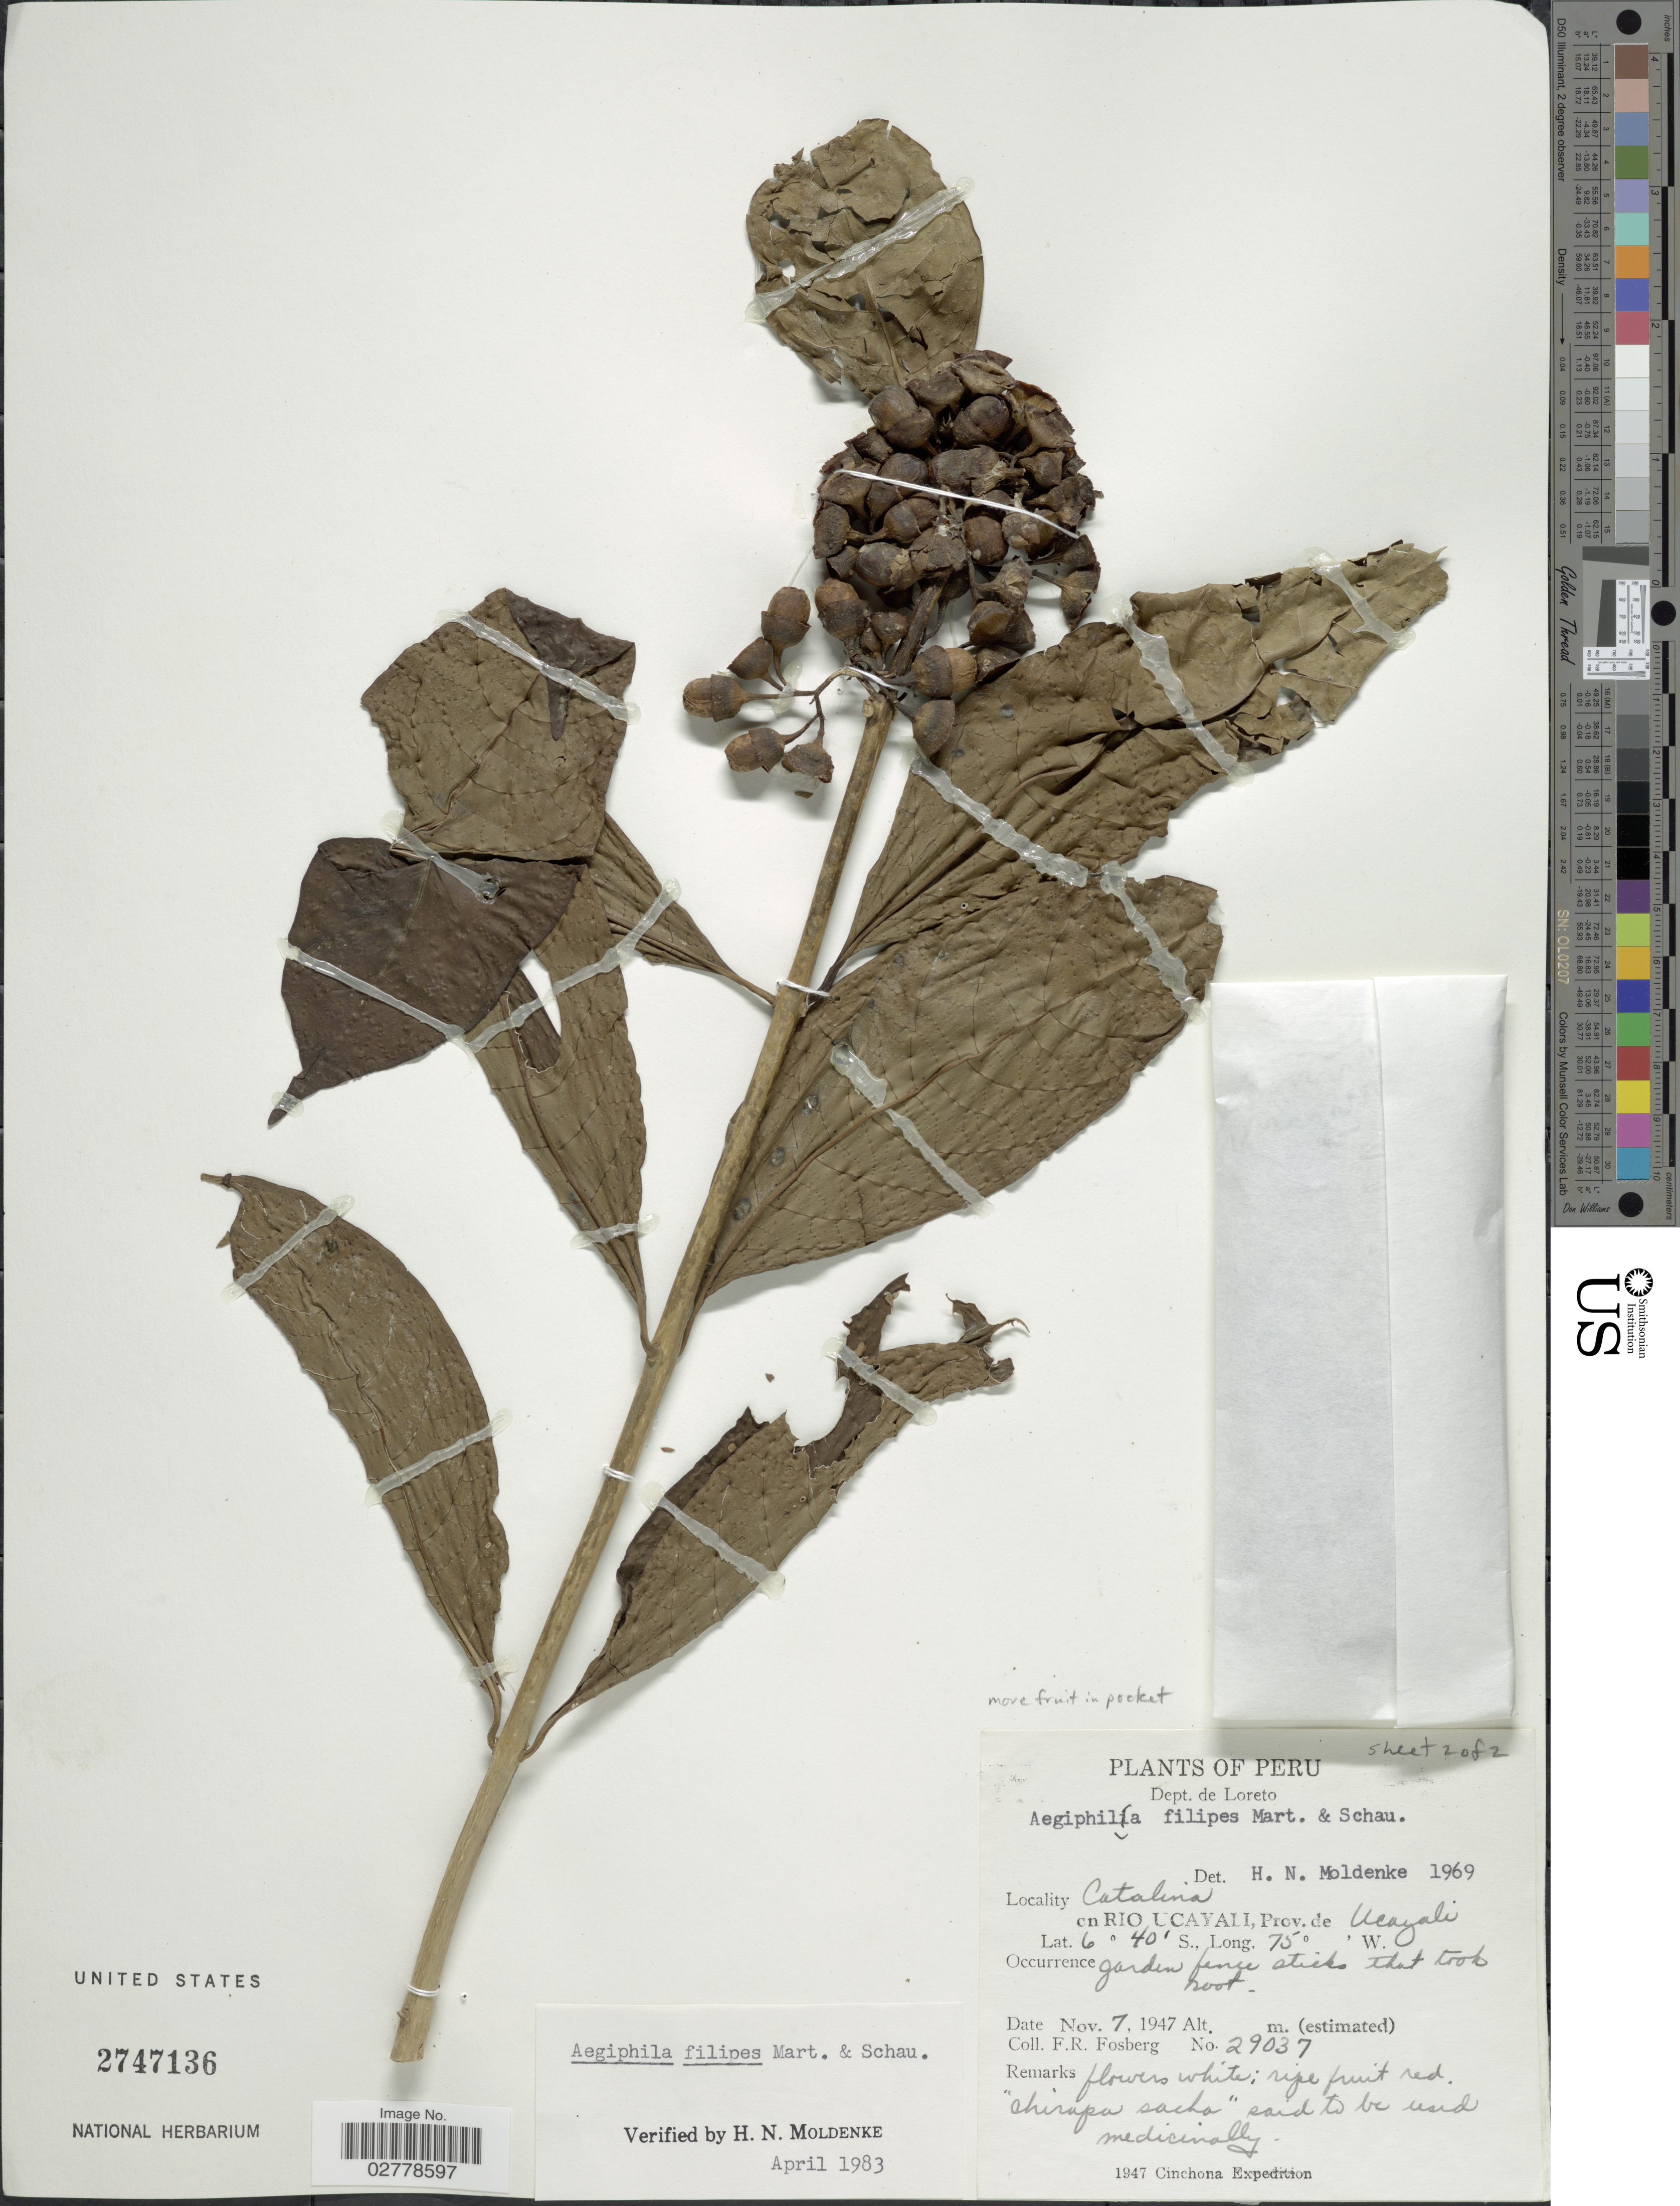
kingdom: Plantae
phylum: Tracheophyta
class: Magnoliopsida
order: Lamiales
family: Lamiaceae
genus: Aegiphila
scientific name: Aegiphila filipes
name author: Mart. & Schauer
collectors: F. R. Fosberg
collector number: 29037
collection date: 1947-11-07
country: Peru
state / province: Ucayali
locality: Dept. de Loreto. Catalina en Rio Ucayali.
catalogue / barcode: US 2747136